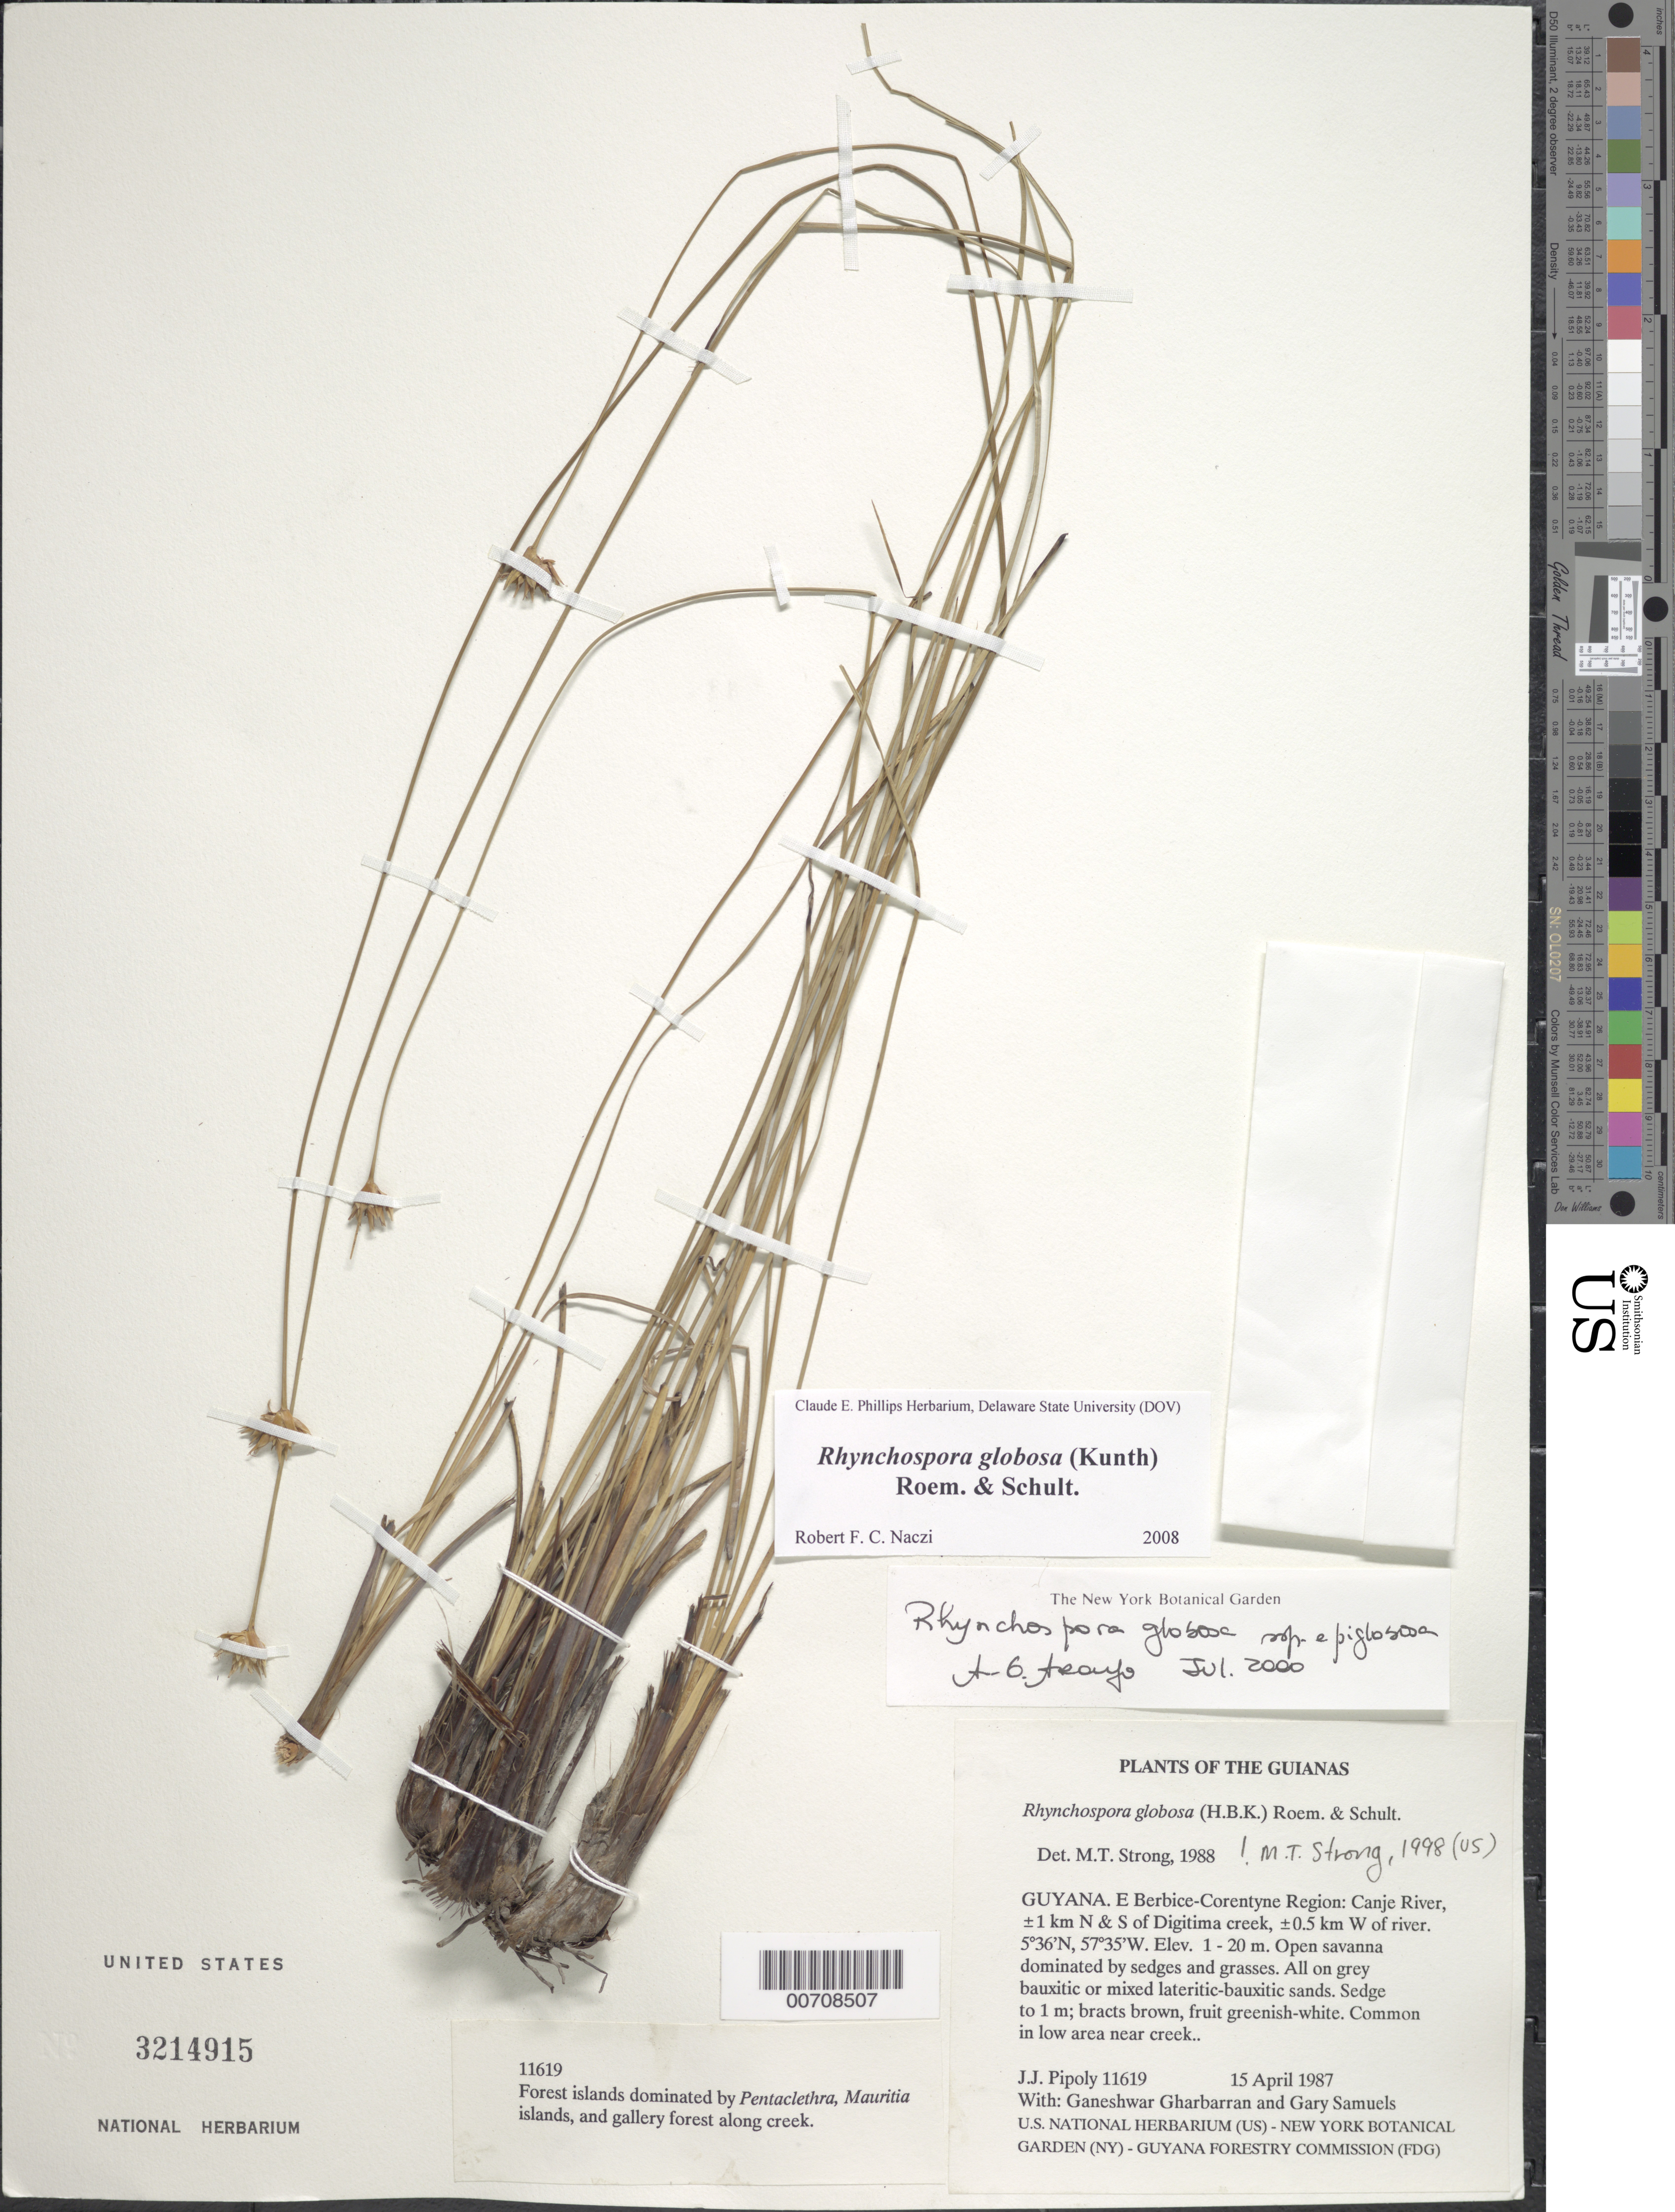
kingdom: Plantae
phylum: Tracheophyta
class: Liliopsida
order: Poales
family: Cyperaceae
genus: Rhynchospora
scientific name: Rhynchospora globosa subsp. epiglobosa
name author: (C.B. Clarke) Kük.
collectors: J. J. Pipoly, G. Gharbarran & G. Samuels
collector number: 11619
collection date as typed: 15 April 1987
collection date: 1987-04-15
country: Guyana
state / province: E. Berbice-Corentyne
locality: Canje River, ±1 km N & S of Digitima creek, ±0.5 km W of river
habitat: Open savanna dominated by sedges and grasses. All on grey bauxitic or mixed lateritic-bauxitic sands. Forest islands dominated by Pentaclethra, Mauritia islands, and gallery forest along creek.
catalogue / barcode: US 3214915